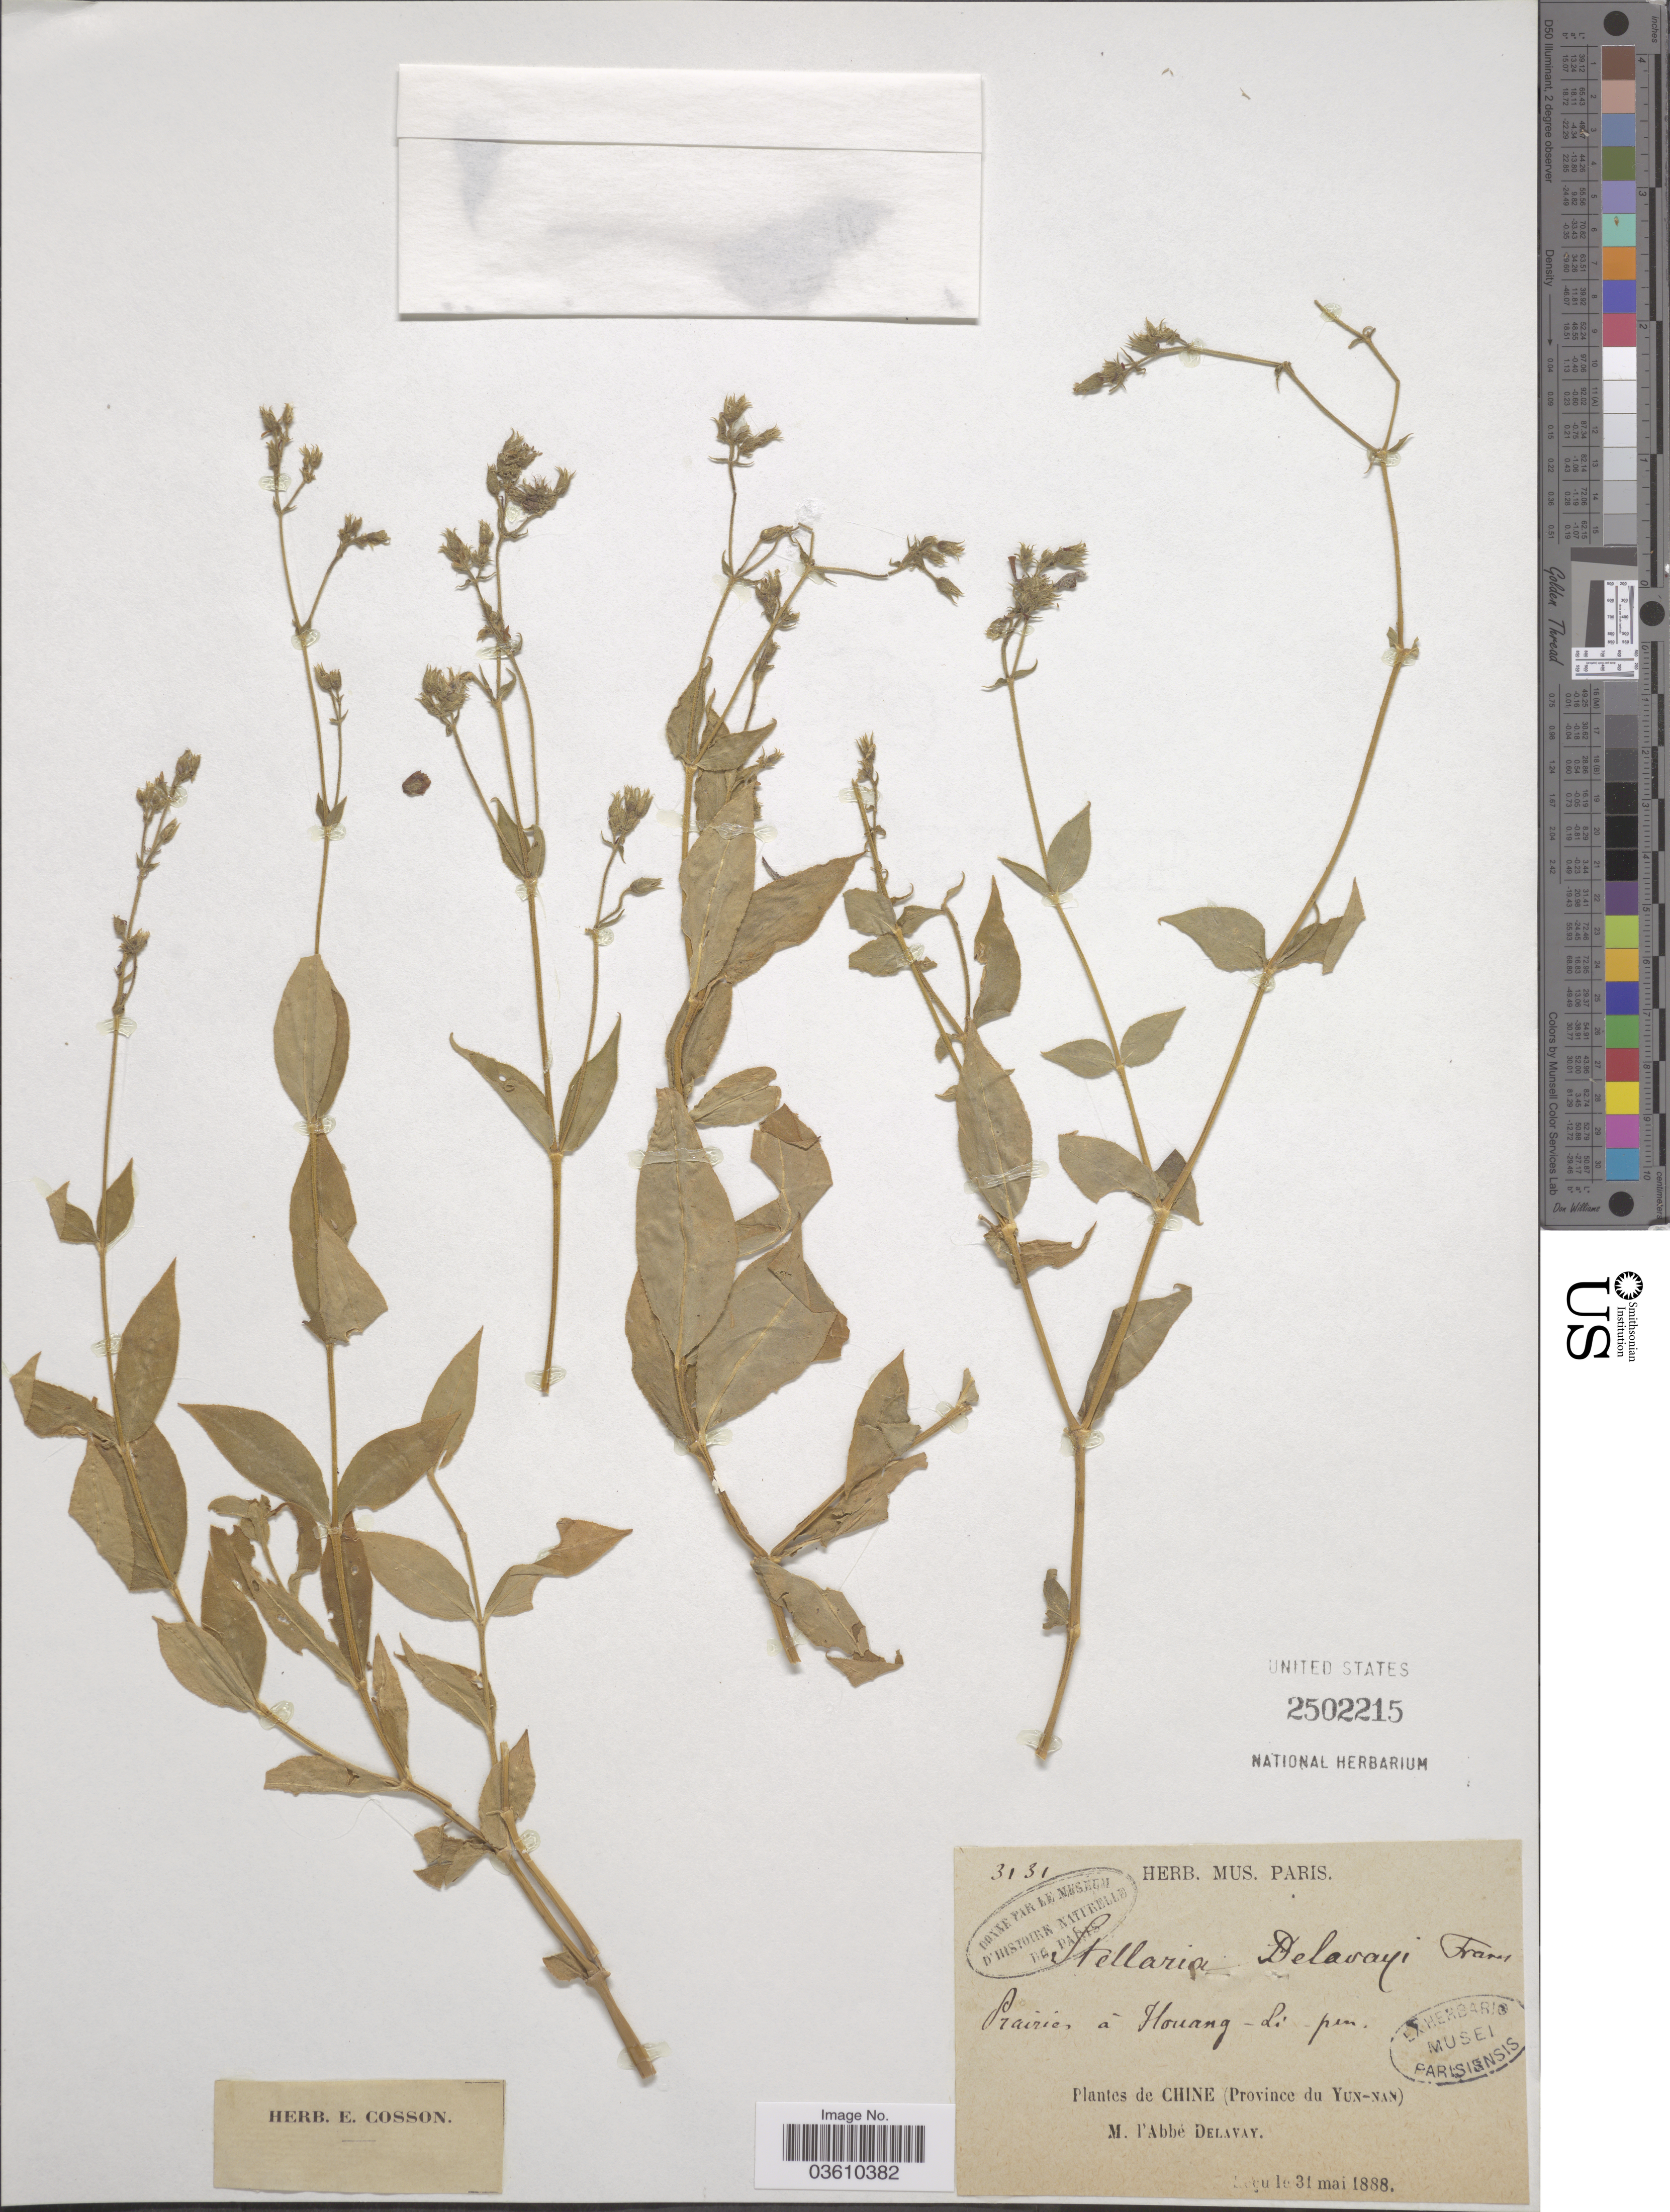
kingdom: Plantae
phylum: Tracheophyta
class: Magnoliopsida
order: Caryophyllales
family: Caryophyllaceae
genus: Stellaria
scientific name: Stellaria delavayi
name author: Franch.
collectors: P. Delavay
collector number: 3131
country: China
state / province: Yunnan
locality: Prairies á Houang-Li-pen. Chine (Province du Yun-nan).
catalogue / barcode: US 2502215